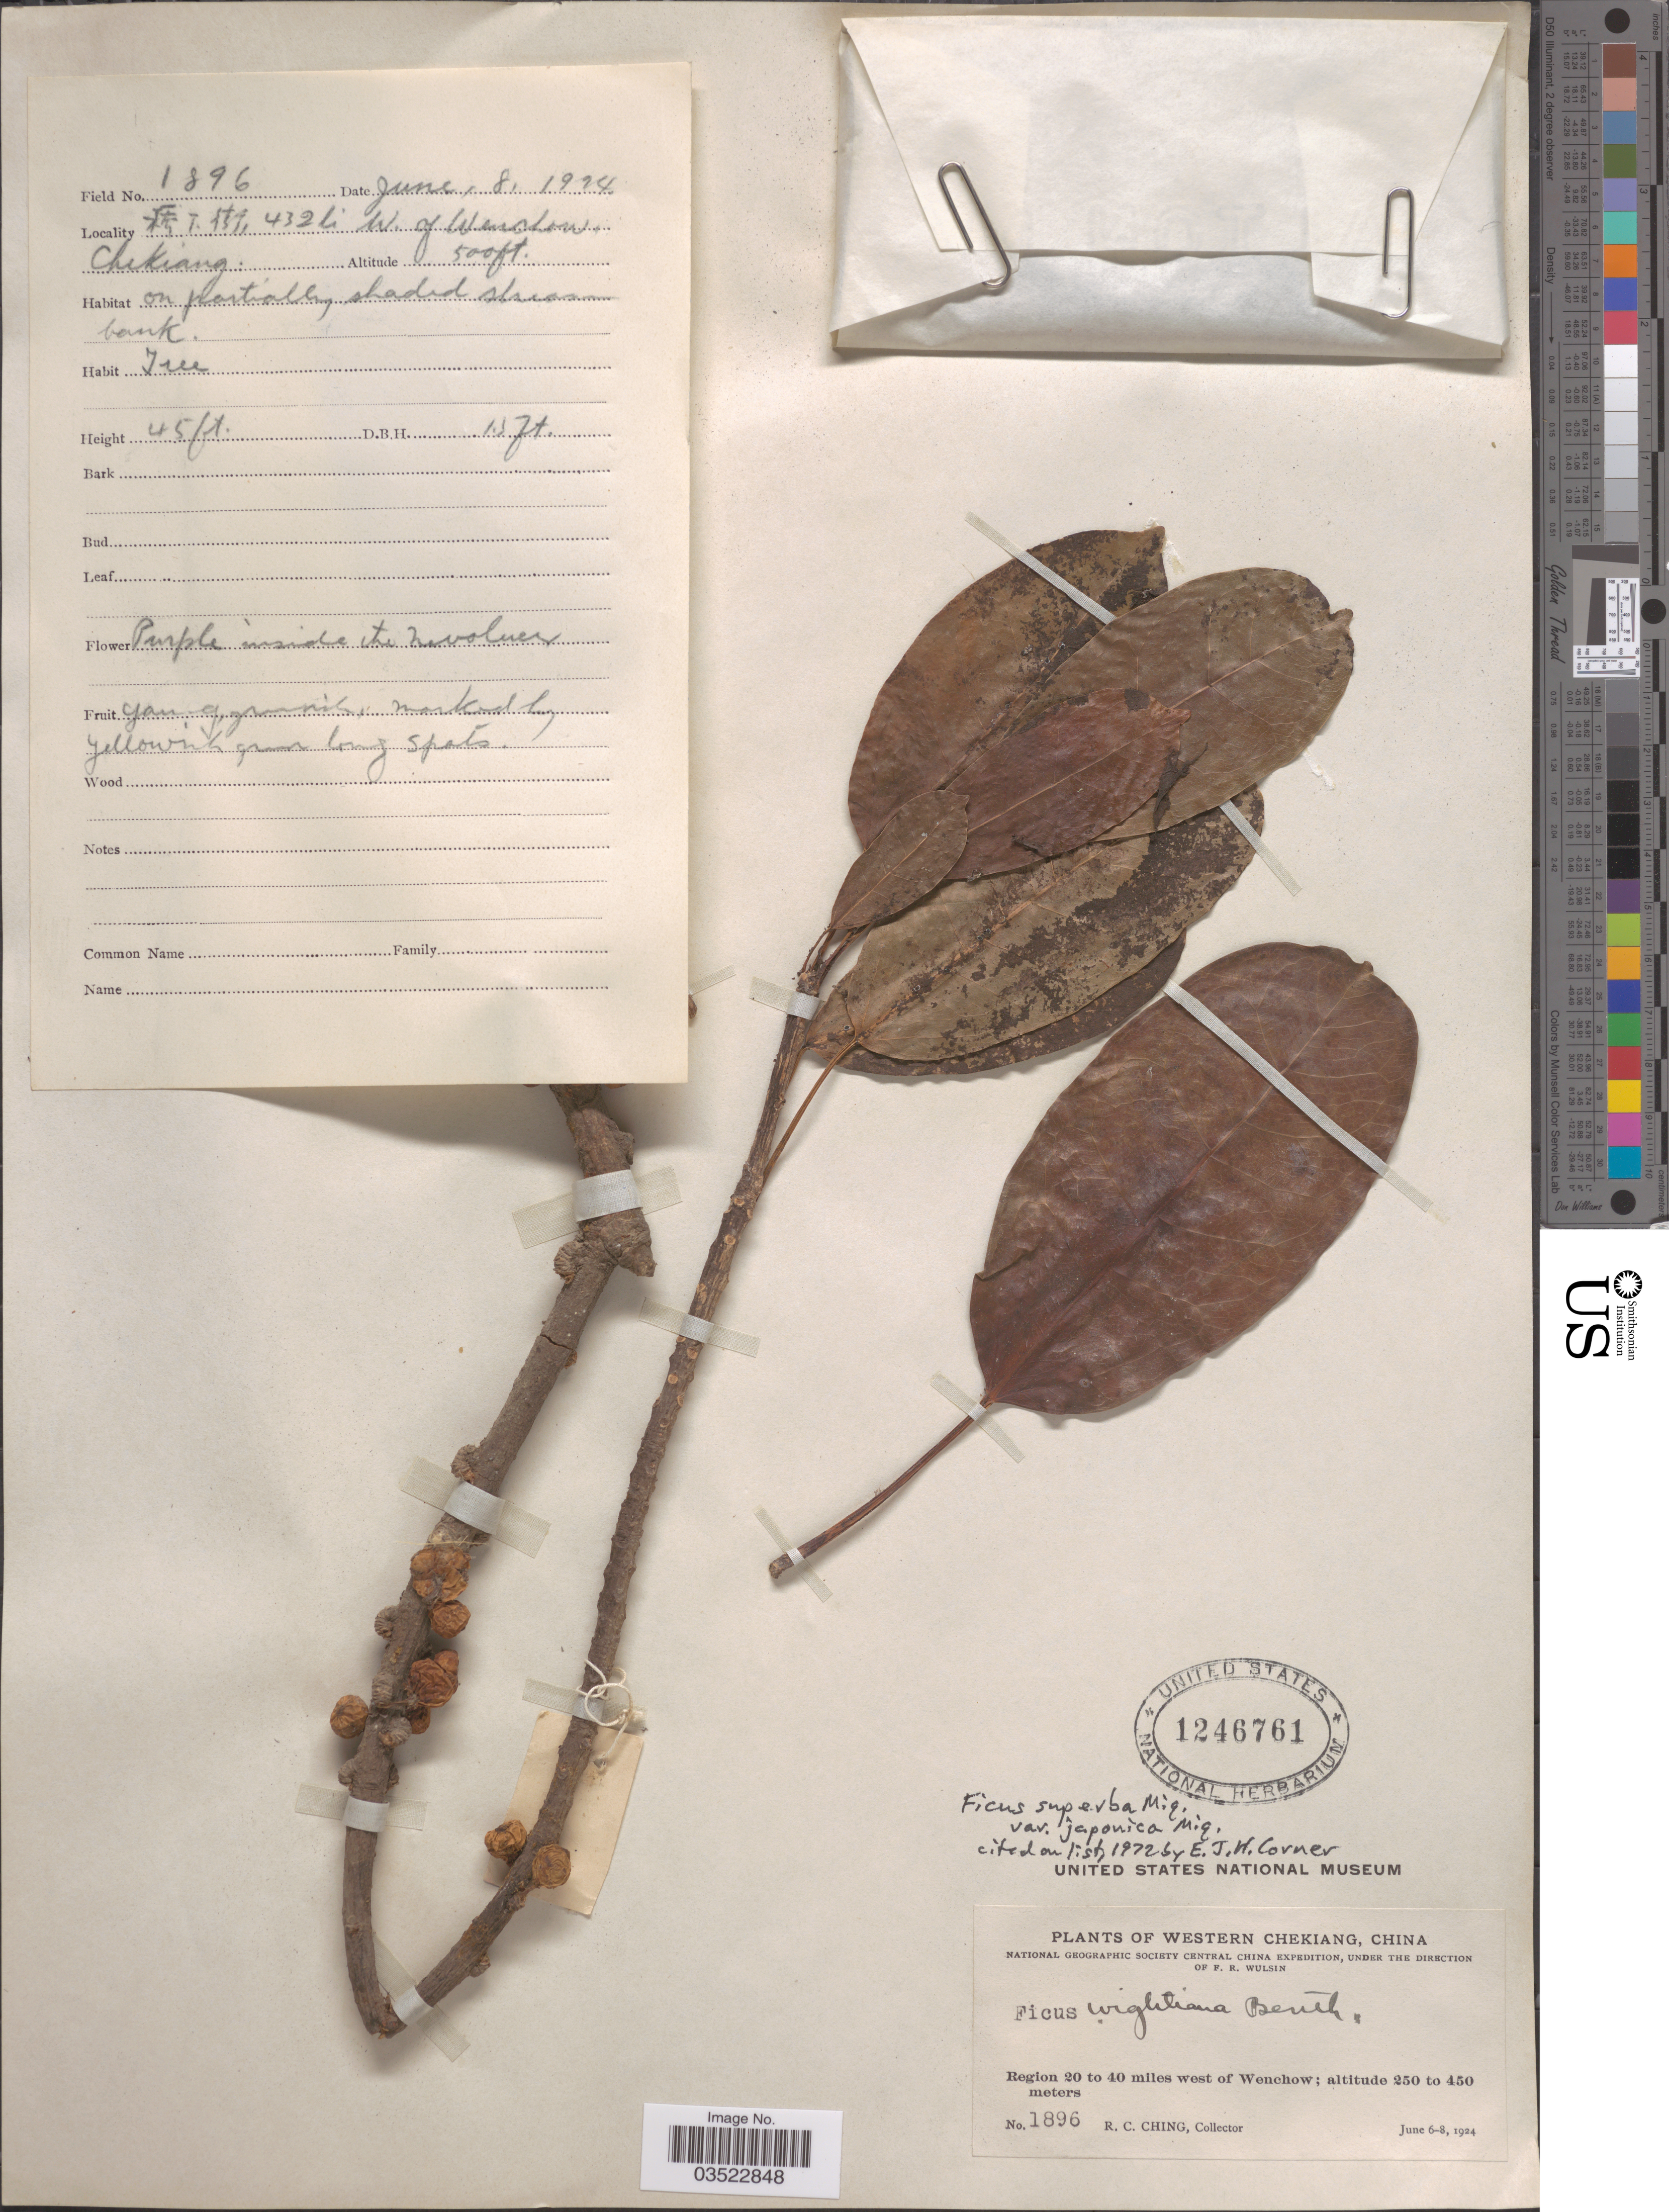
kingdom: Plantae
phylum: Tracheophyta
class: Magnoliopsida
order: Rosales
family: Moraceae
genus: Ficus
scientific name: Ficus superba var. japonica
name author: Miq.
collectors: R. C. Ching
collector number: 1896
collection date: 1924-06-08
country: China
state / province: Zhejiang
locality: Western Chekiang. National Geographic Society Central China Expedition. Region 20 to 40 miles west of Wenchow. X, 432 li W. of Wenchow. Chekiang.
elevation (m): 152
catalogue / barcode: US 1246761